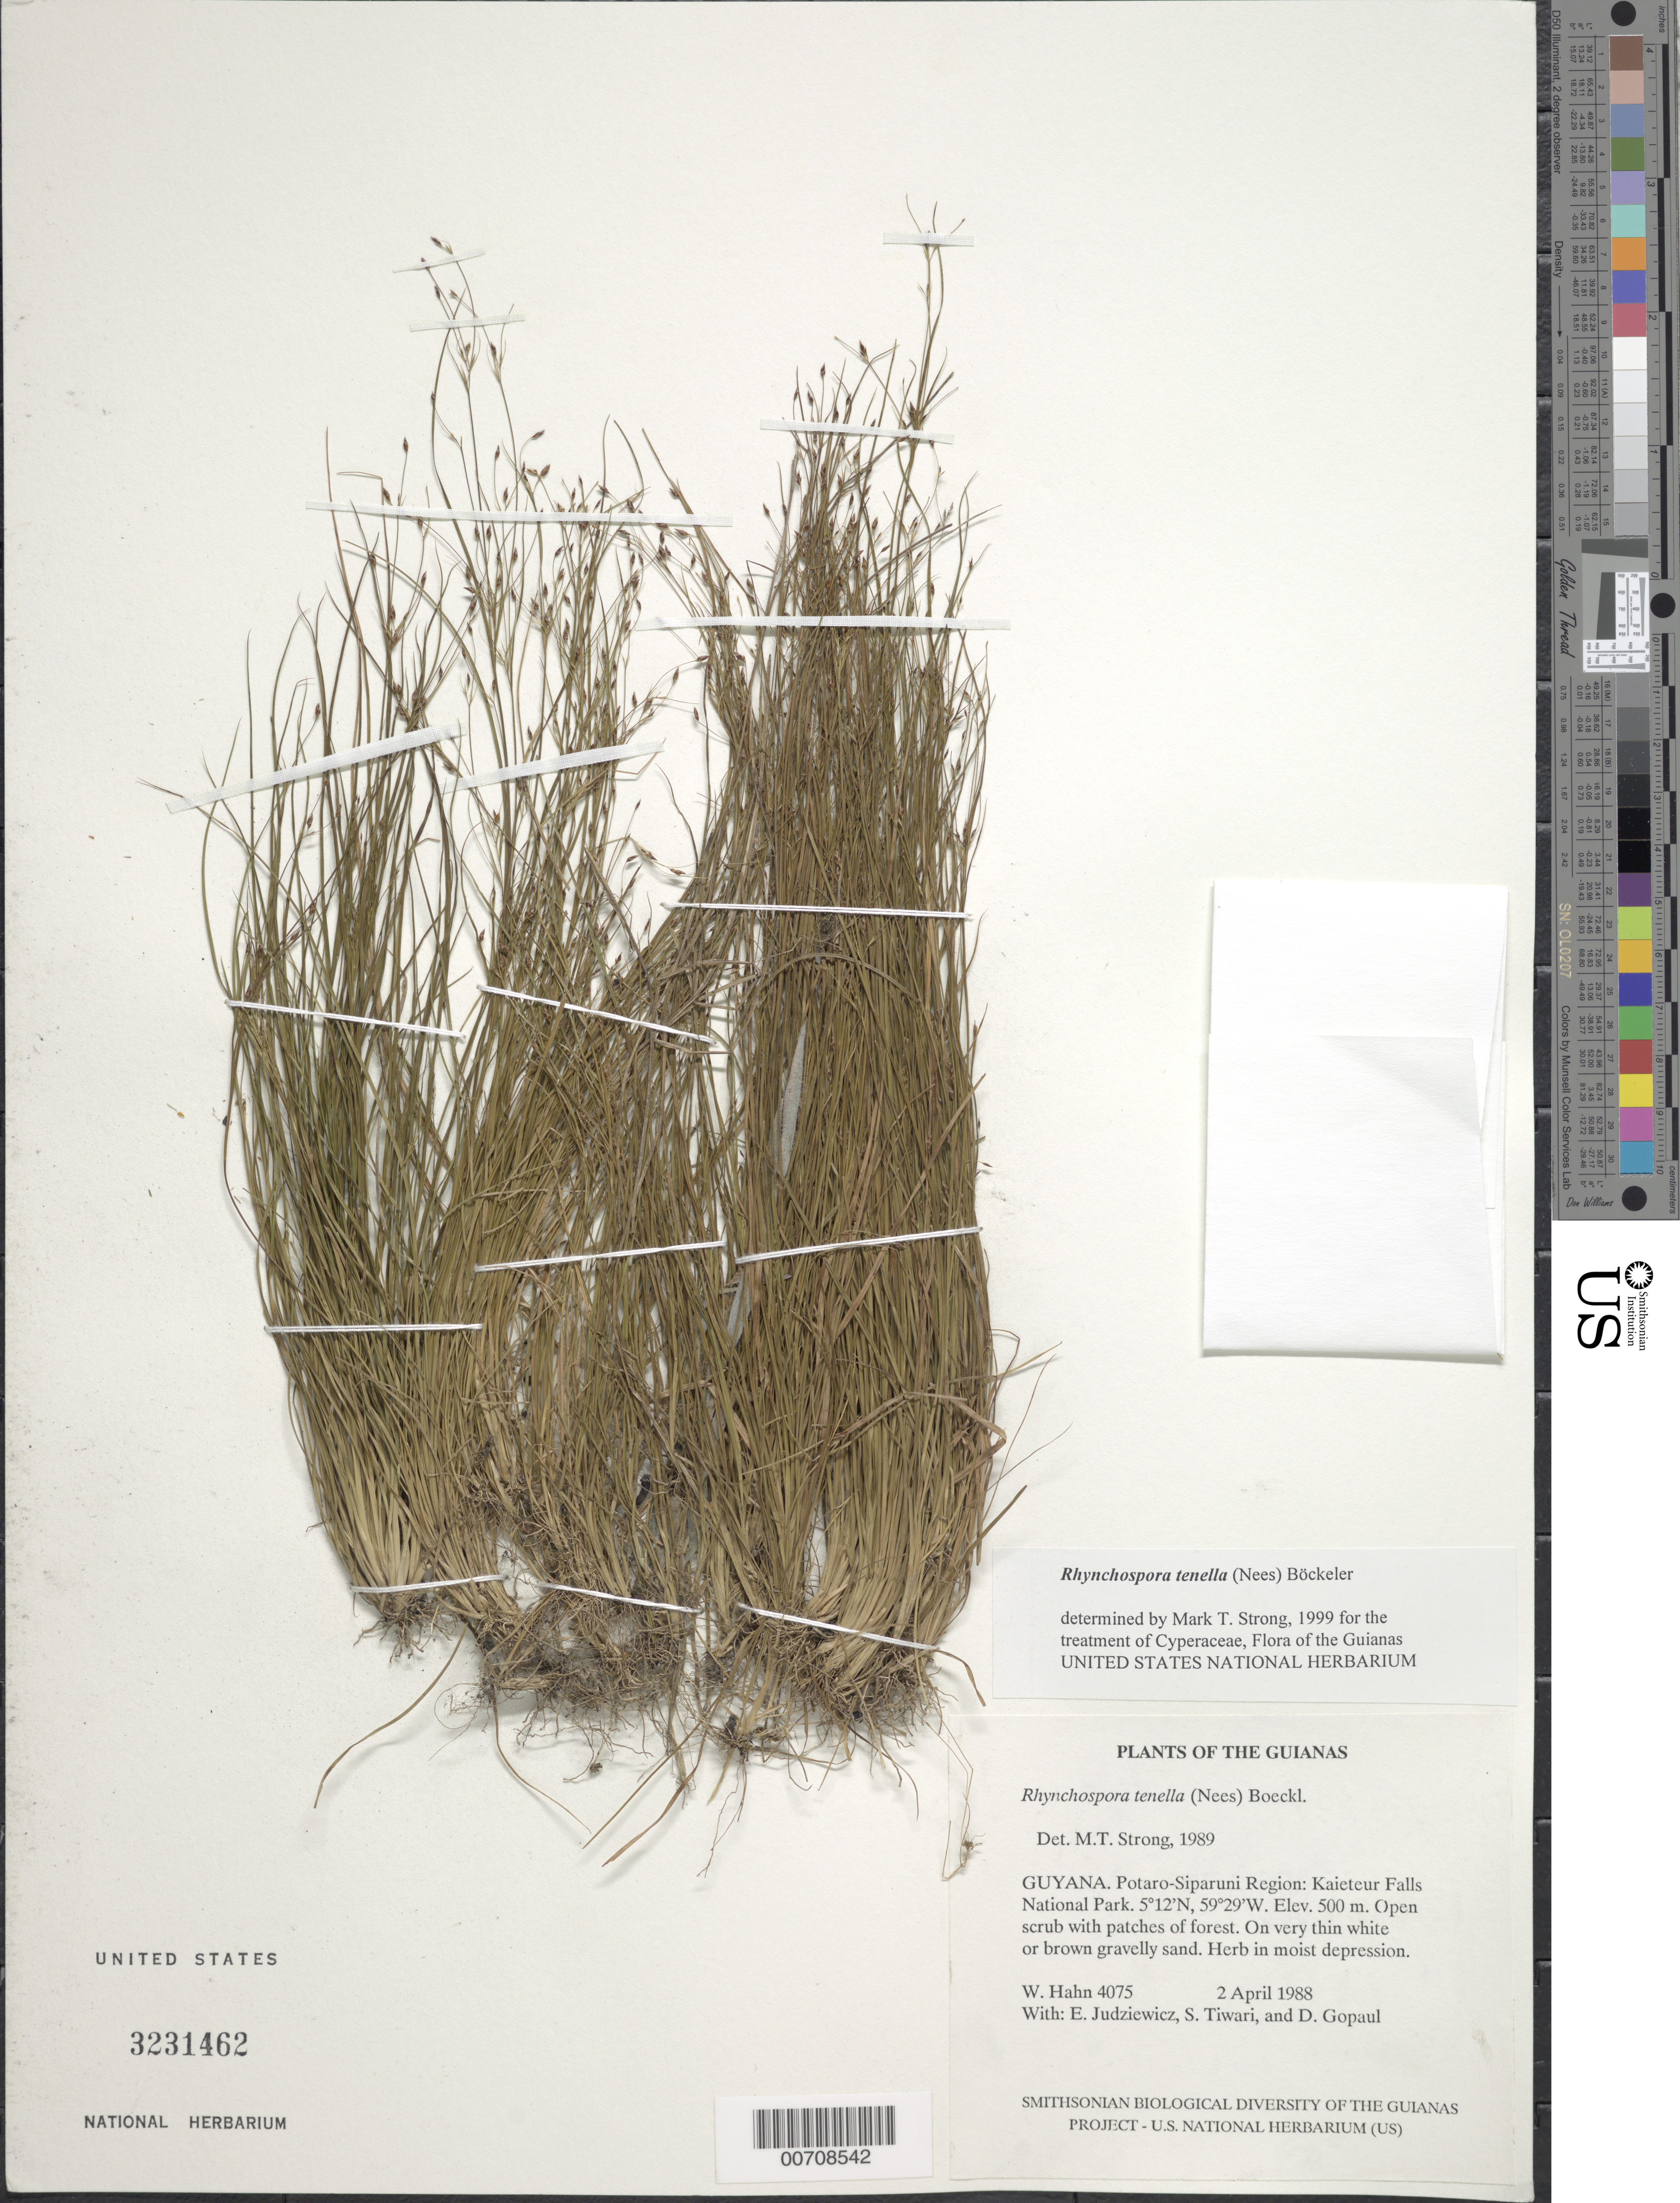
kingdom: Plantae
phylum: Tracheophyta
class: Liliopsida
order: Poales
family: Cyperaceae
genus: Rhynchospora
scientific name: Rhynchospora tenella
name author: (Nees) Boeckeler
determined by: Strong, M. T., (US), Smithsonian Institution - National Museum of Natural History (UNITED STATES)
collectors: W. Hahn, E. J. Judziewicz, S. Tiwari & D. Gopaul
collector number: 4075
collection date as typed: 2 April 1988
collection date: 1988-04-02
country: Guyana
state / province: Potaro-Siparuni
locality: Kaieteur Falls National Park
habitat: Open scrub with patches of forest. On very thin white or brown gravelly sand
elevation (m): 500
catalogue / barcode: US 3231462